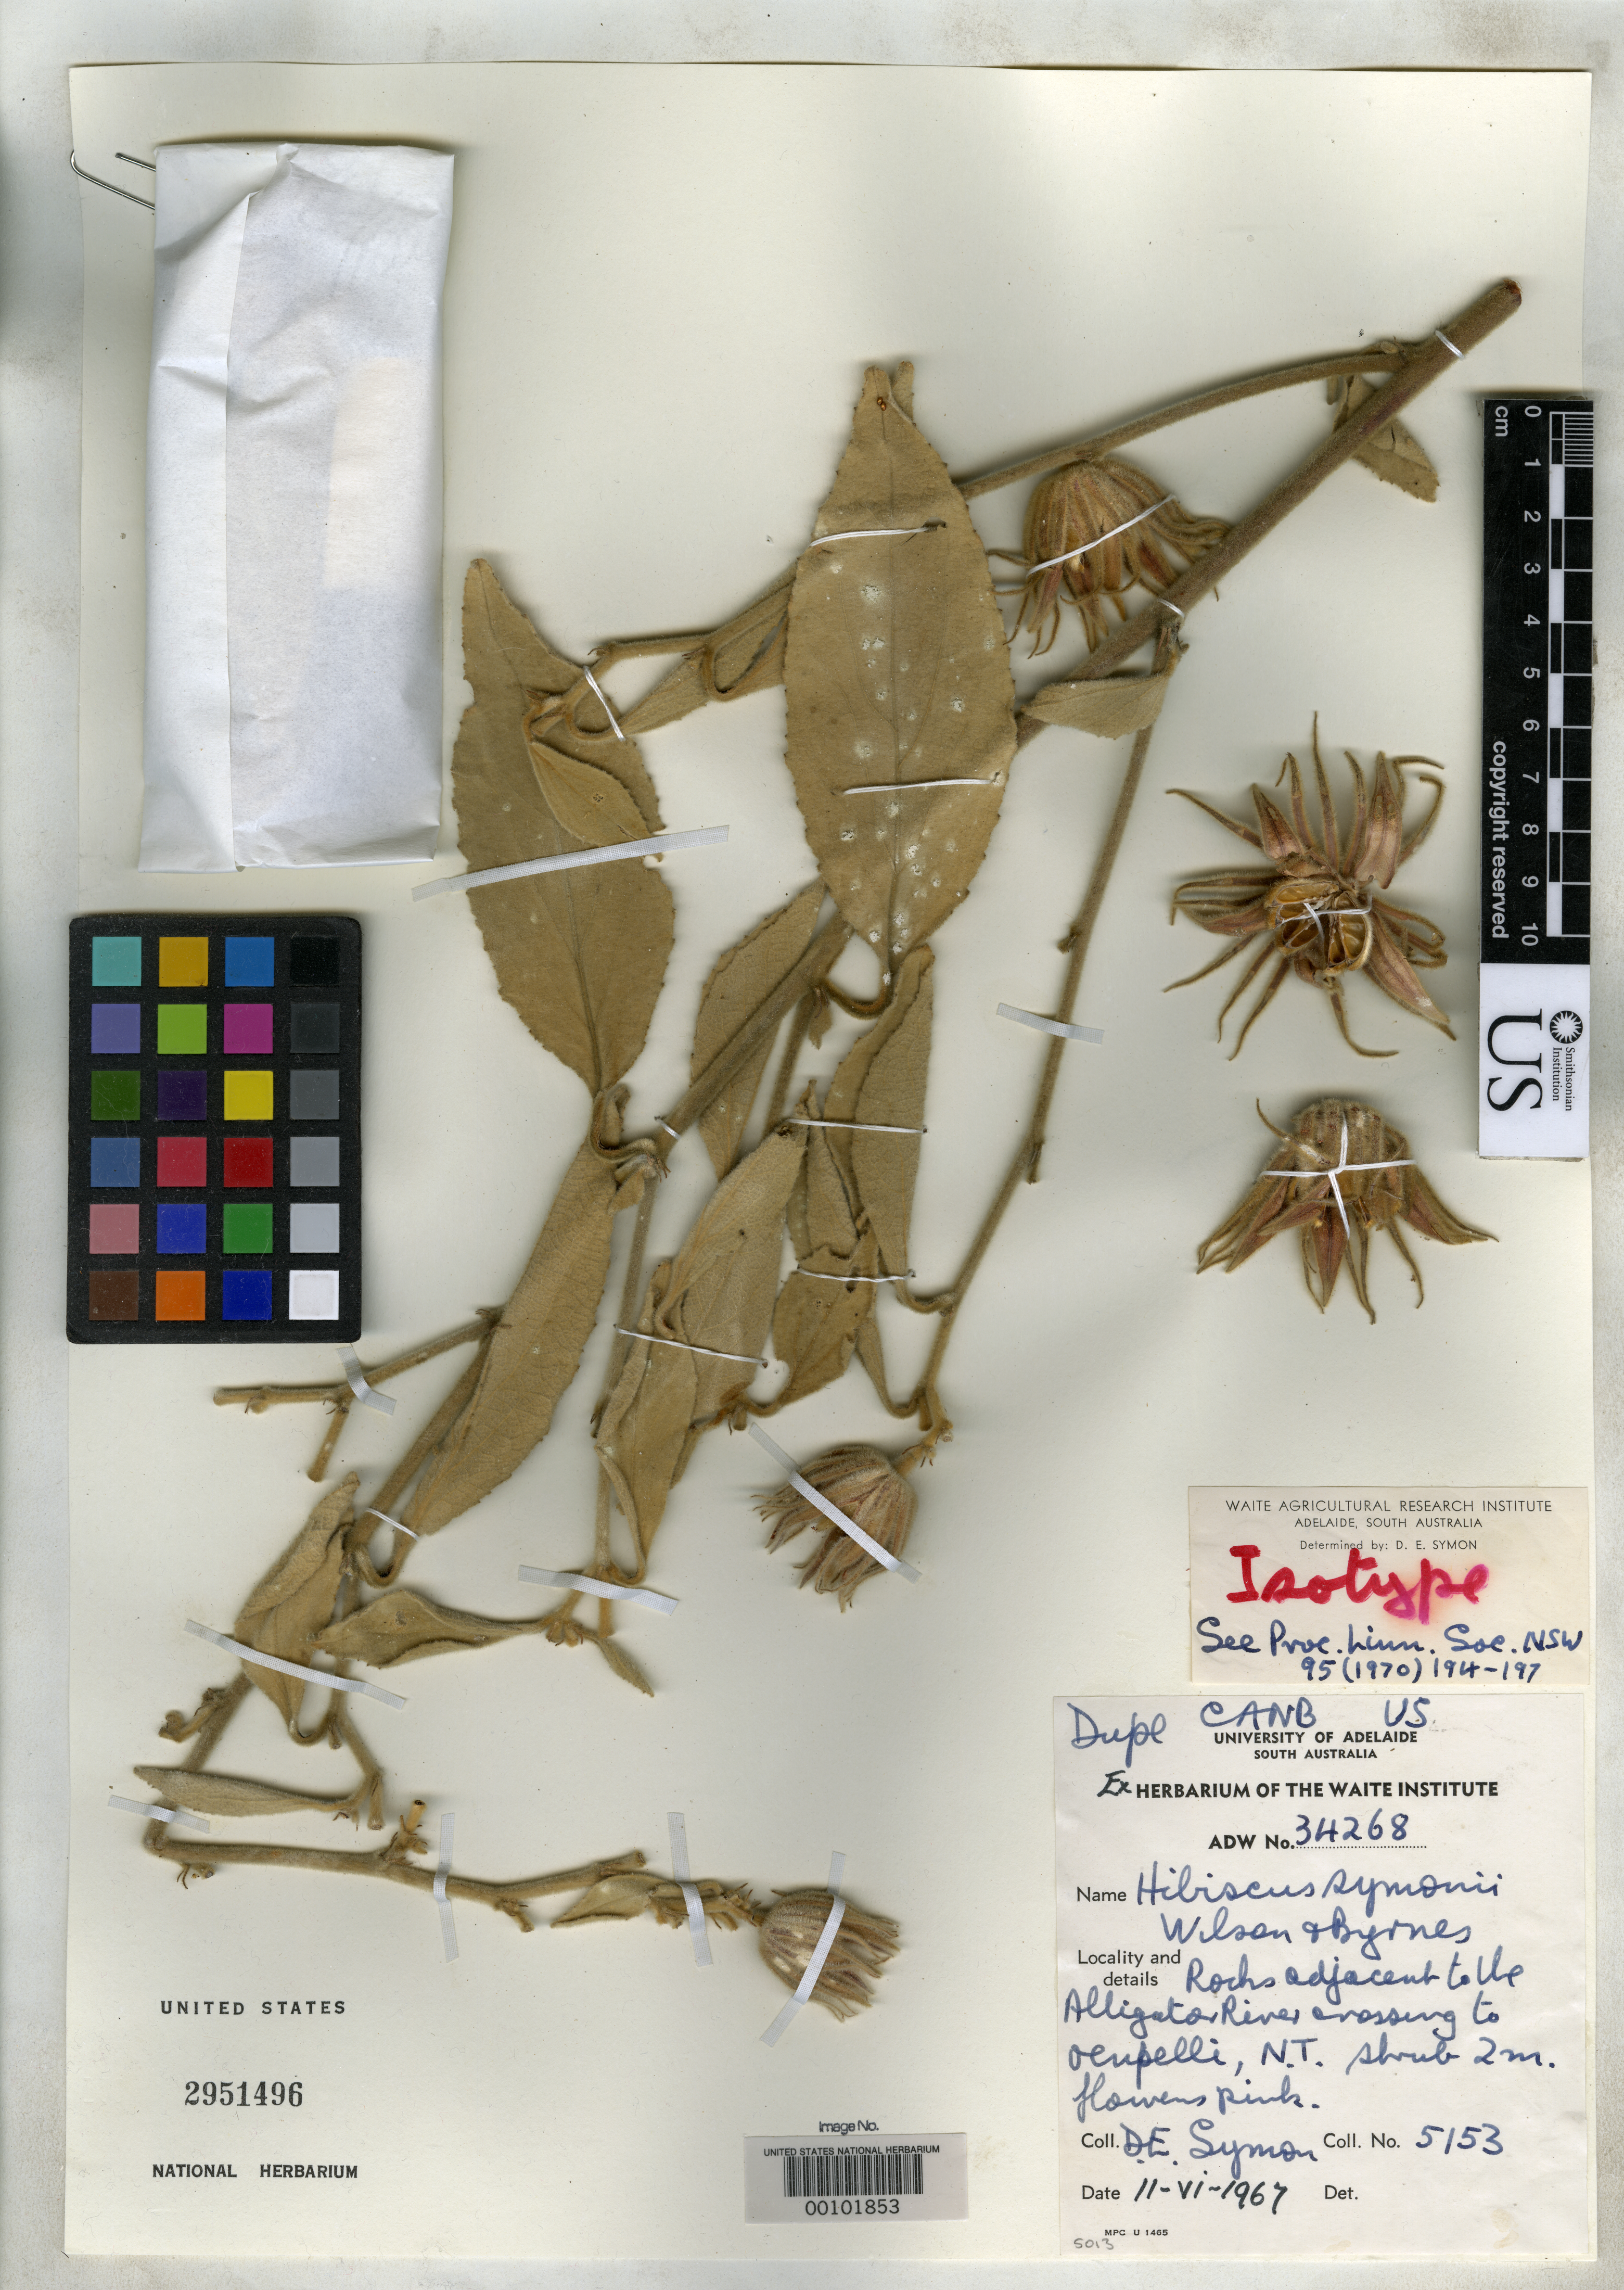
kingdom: Plantae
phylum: Tracheophyta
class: Magnoliopsida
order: Malvales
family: Malvaceae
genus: Hibiscus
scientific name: Hibiscus symonii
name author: F.D. Wilson & Byrnes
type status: Isotype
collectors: D. Symon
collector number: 5153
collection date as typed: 11 Jun 1967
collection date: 1967-06-11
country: Australia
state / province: Northern Territory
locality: Alligator River, crossing to Oenpelli.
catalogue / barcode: US 2951496